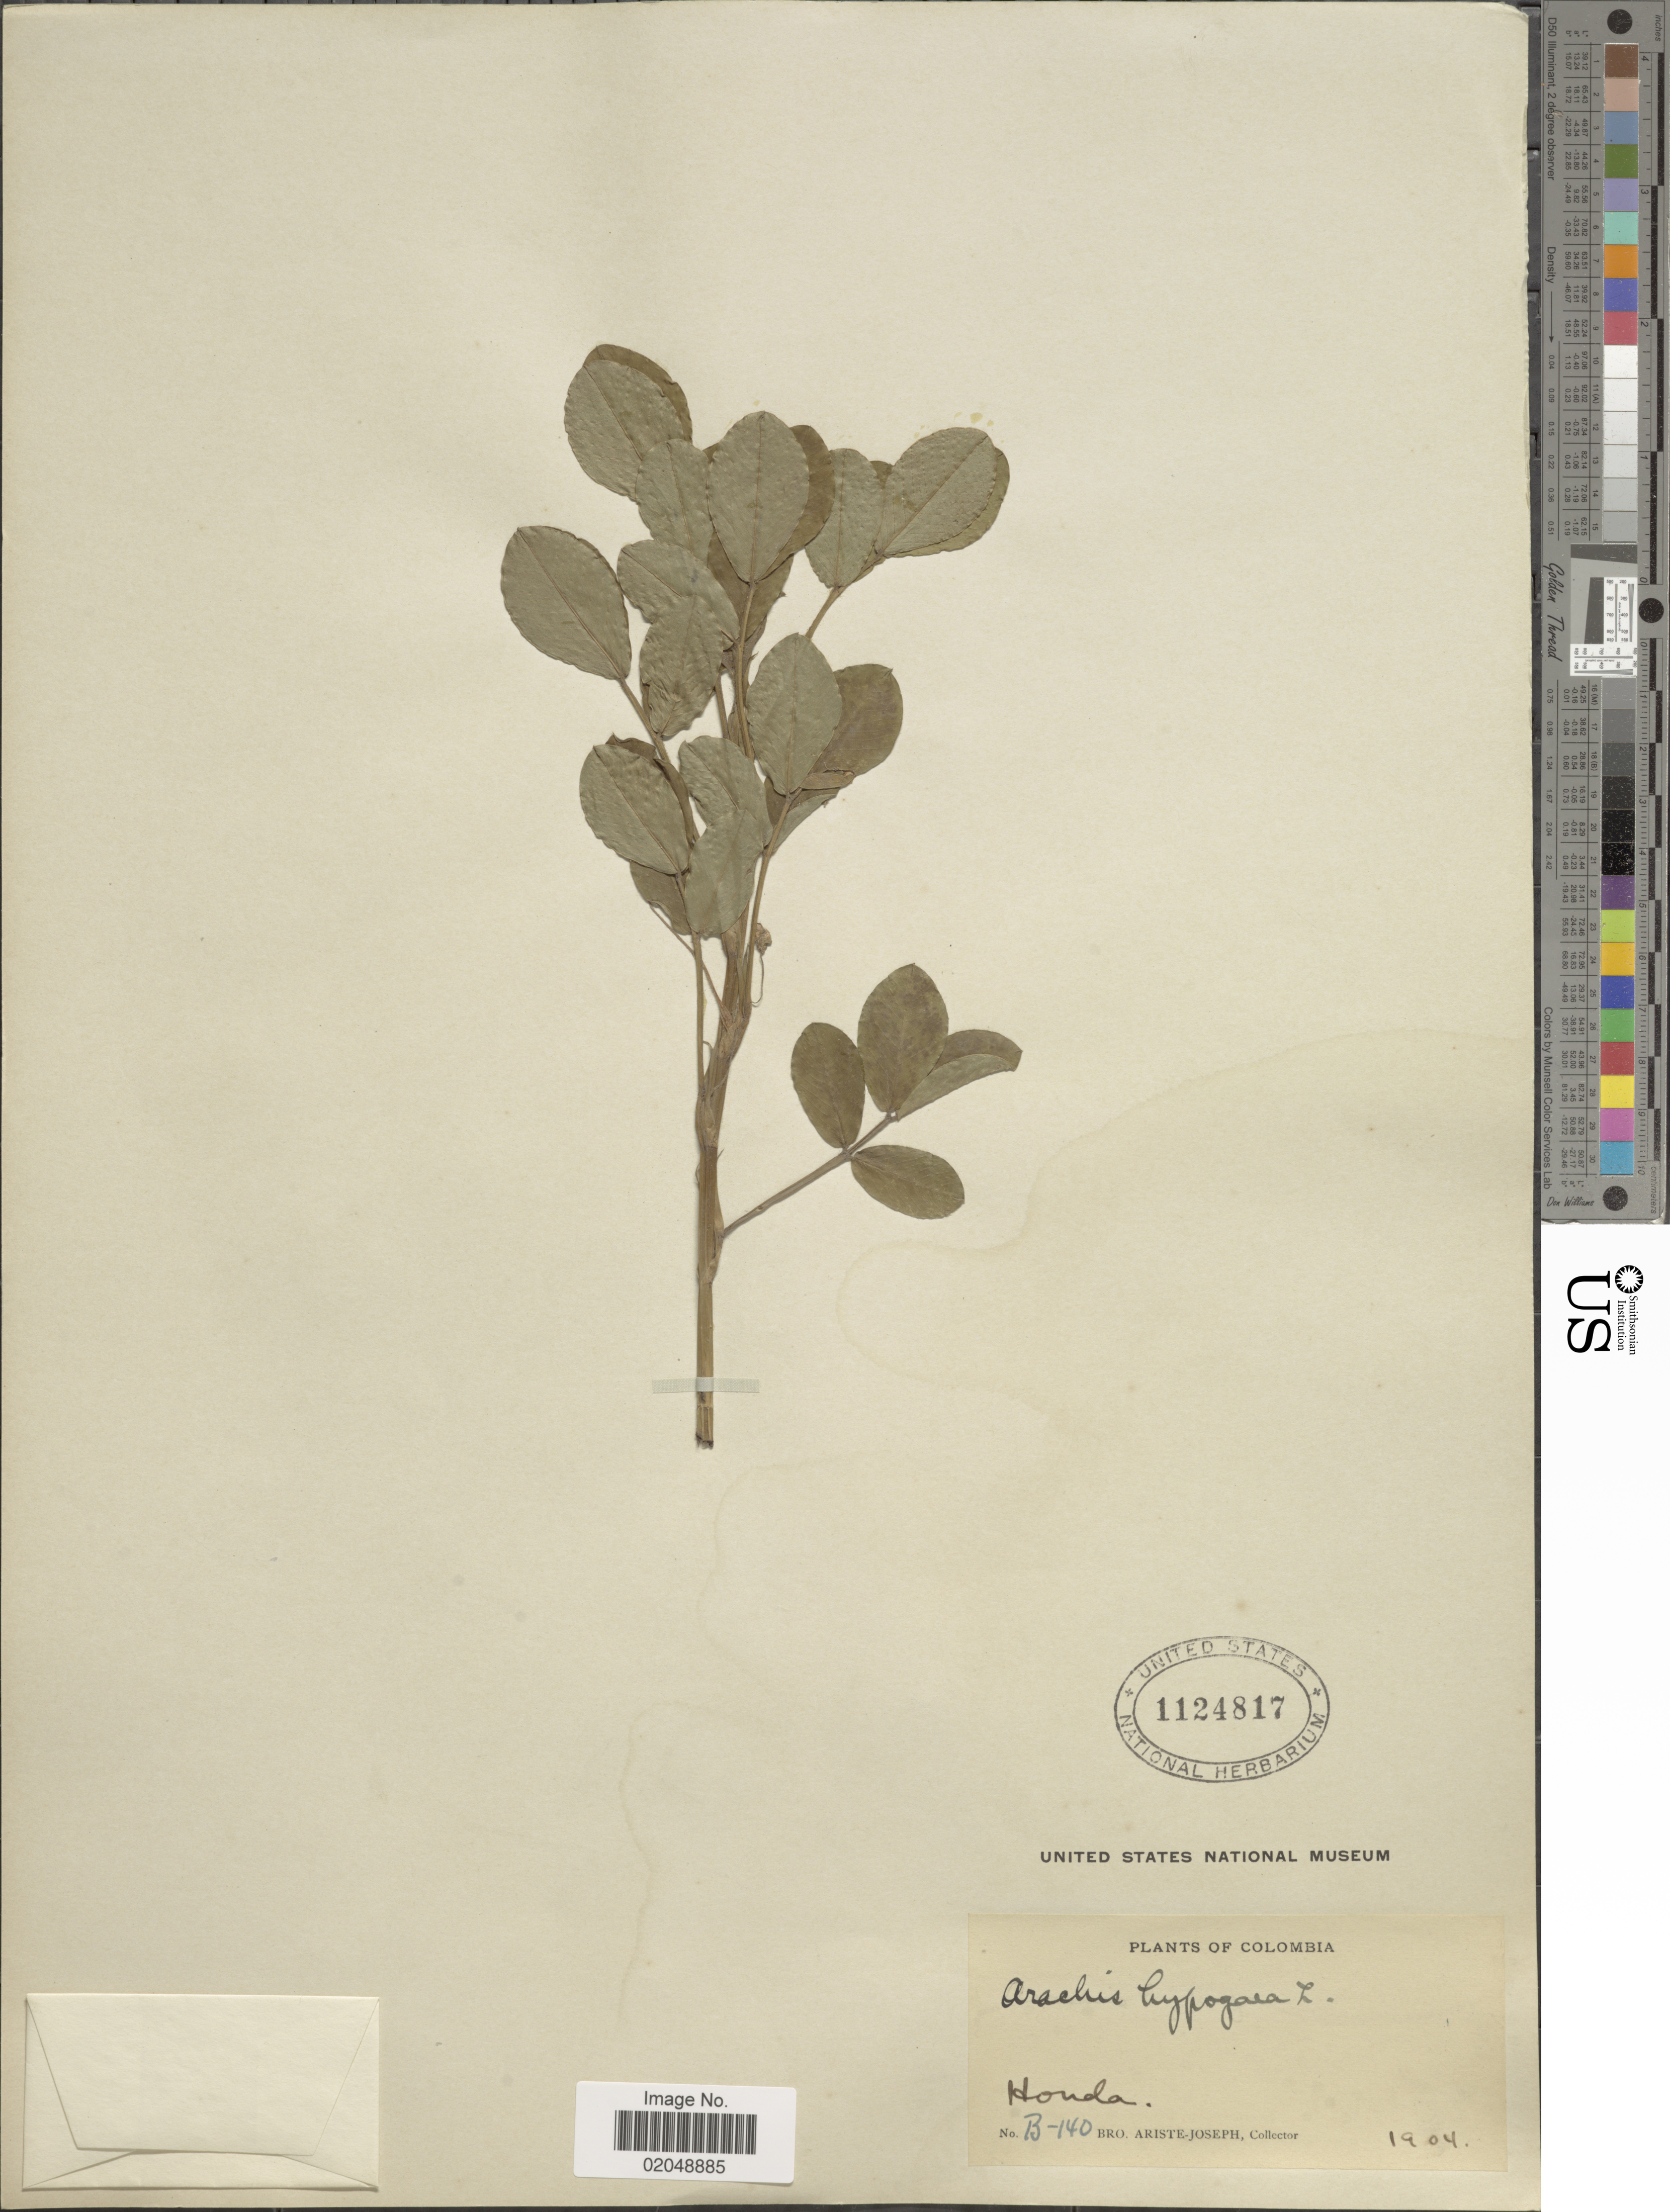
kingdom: Plantae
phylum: Tracheophyta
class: Magnoliopsida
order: Fabales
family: Fabaceae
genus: Arachis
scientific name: Arachis hypogaea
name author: L.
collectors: Bro. Ariste-Joseph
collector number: B-140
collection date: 1904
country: Colombia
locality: Honda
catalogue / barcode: US 1124817